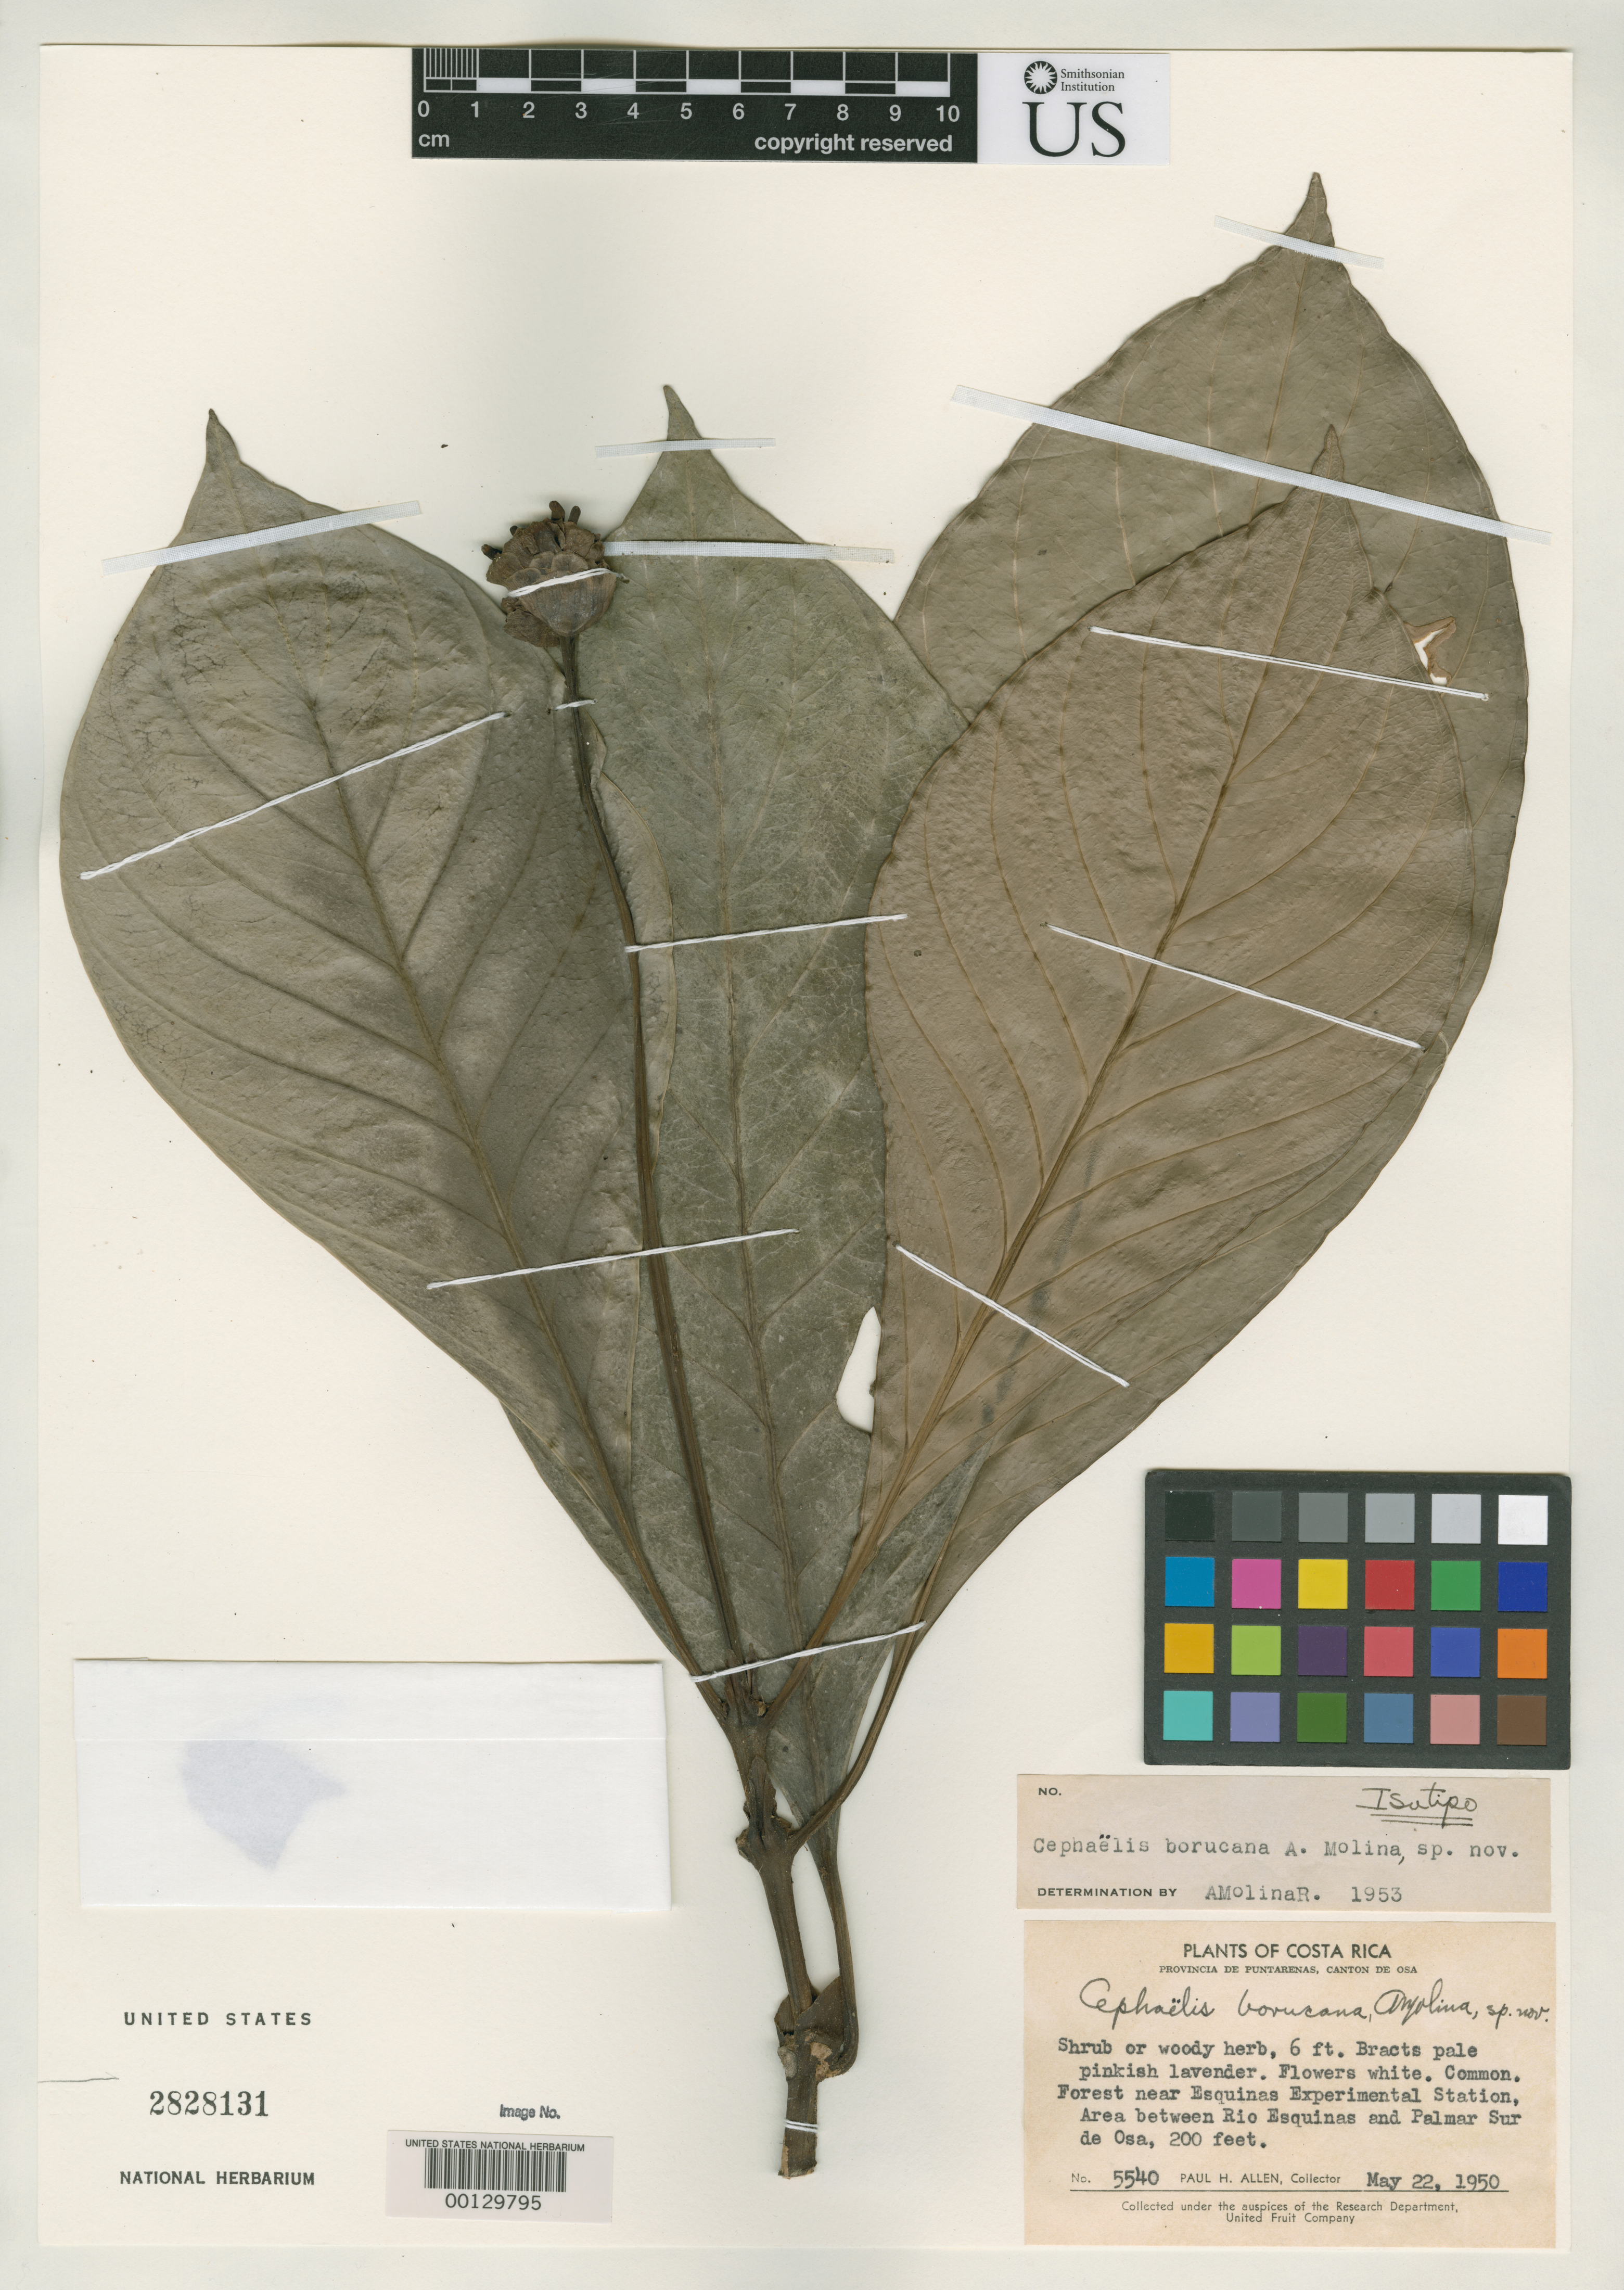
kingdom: Plantae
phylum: Tracheophyta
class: Magnoliopsida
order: Gentianales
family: Rubiaceae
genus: Cephaelis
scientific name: Cephaelis borucana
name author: Ant. Molina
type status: Isotype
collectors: P. H. Allen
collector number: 5540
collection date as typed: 22 May 1950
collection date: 1950-05-22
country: Costa Rica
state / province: Puntarenas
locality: Canton de Osa, near Esquinal Experimental Station, area between Rio Esquinas & Palmar Sur de Osa.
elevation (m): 200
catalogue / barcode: US 2828131